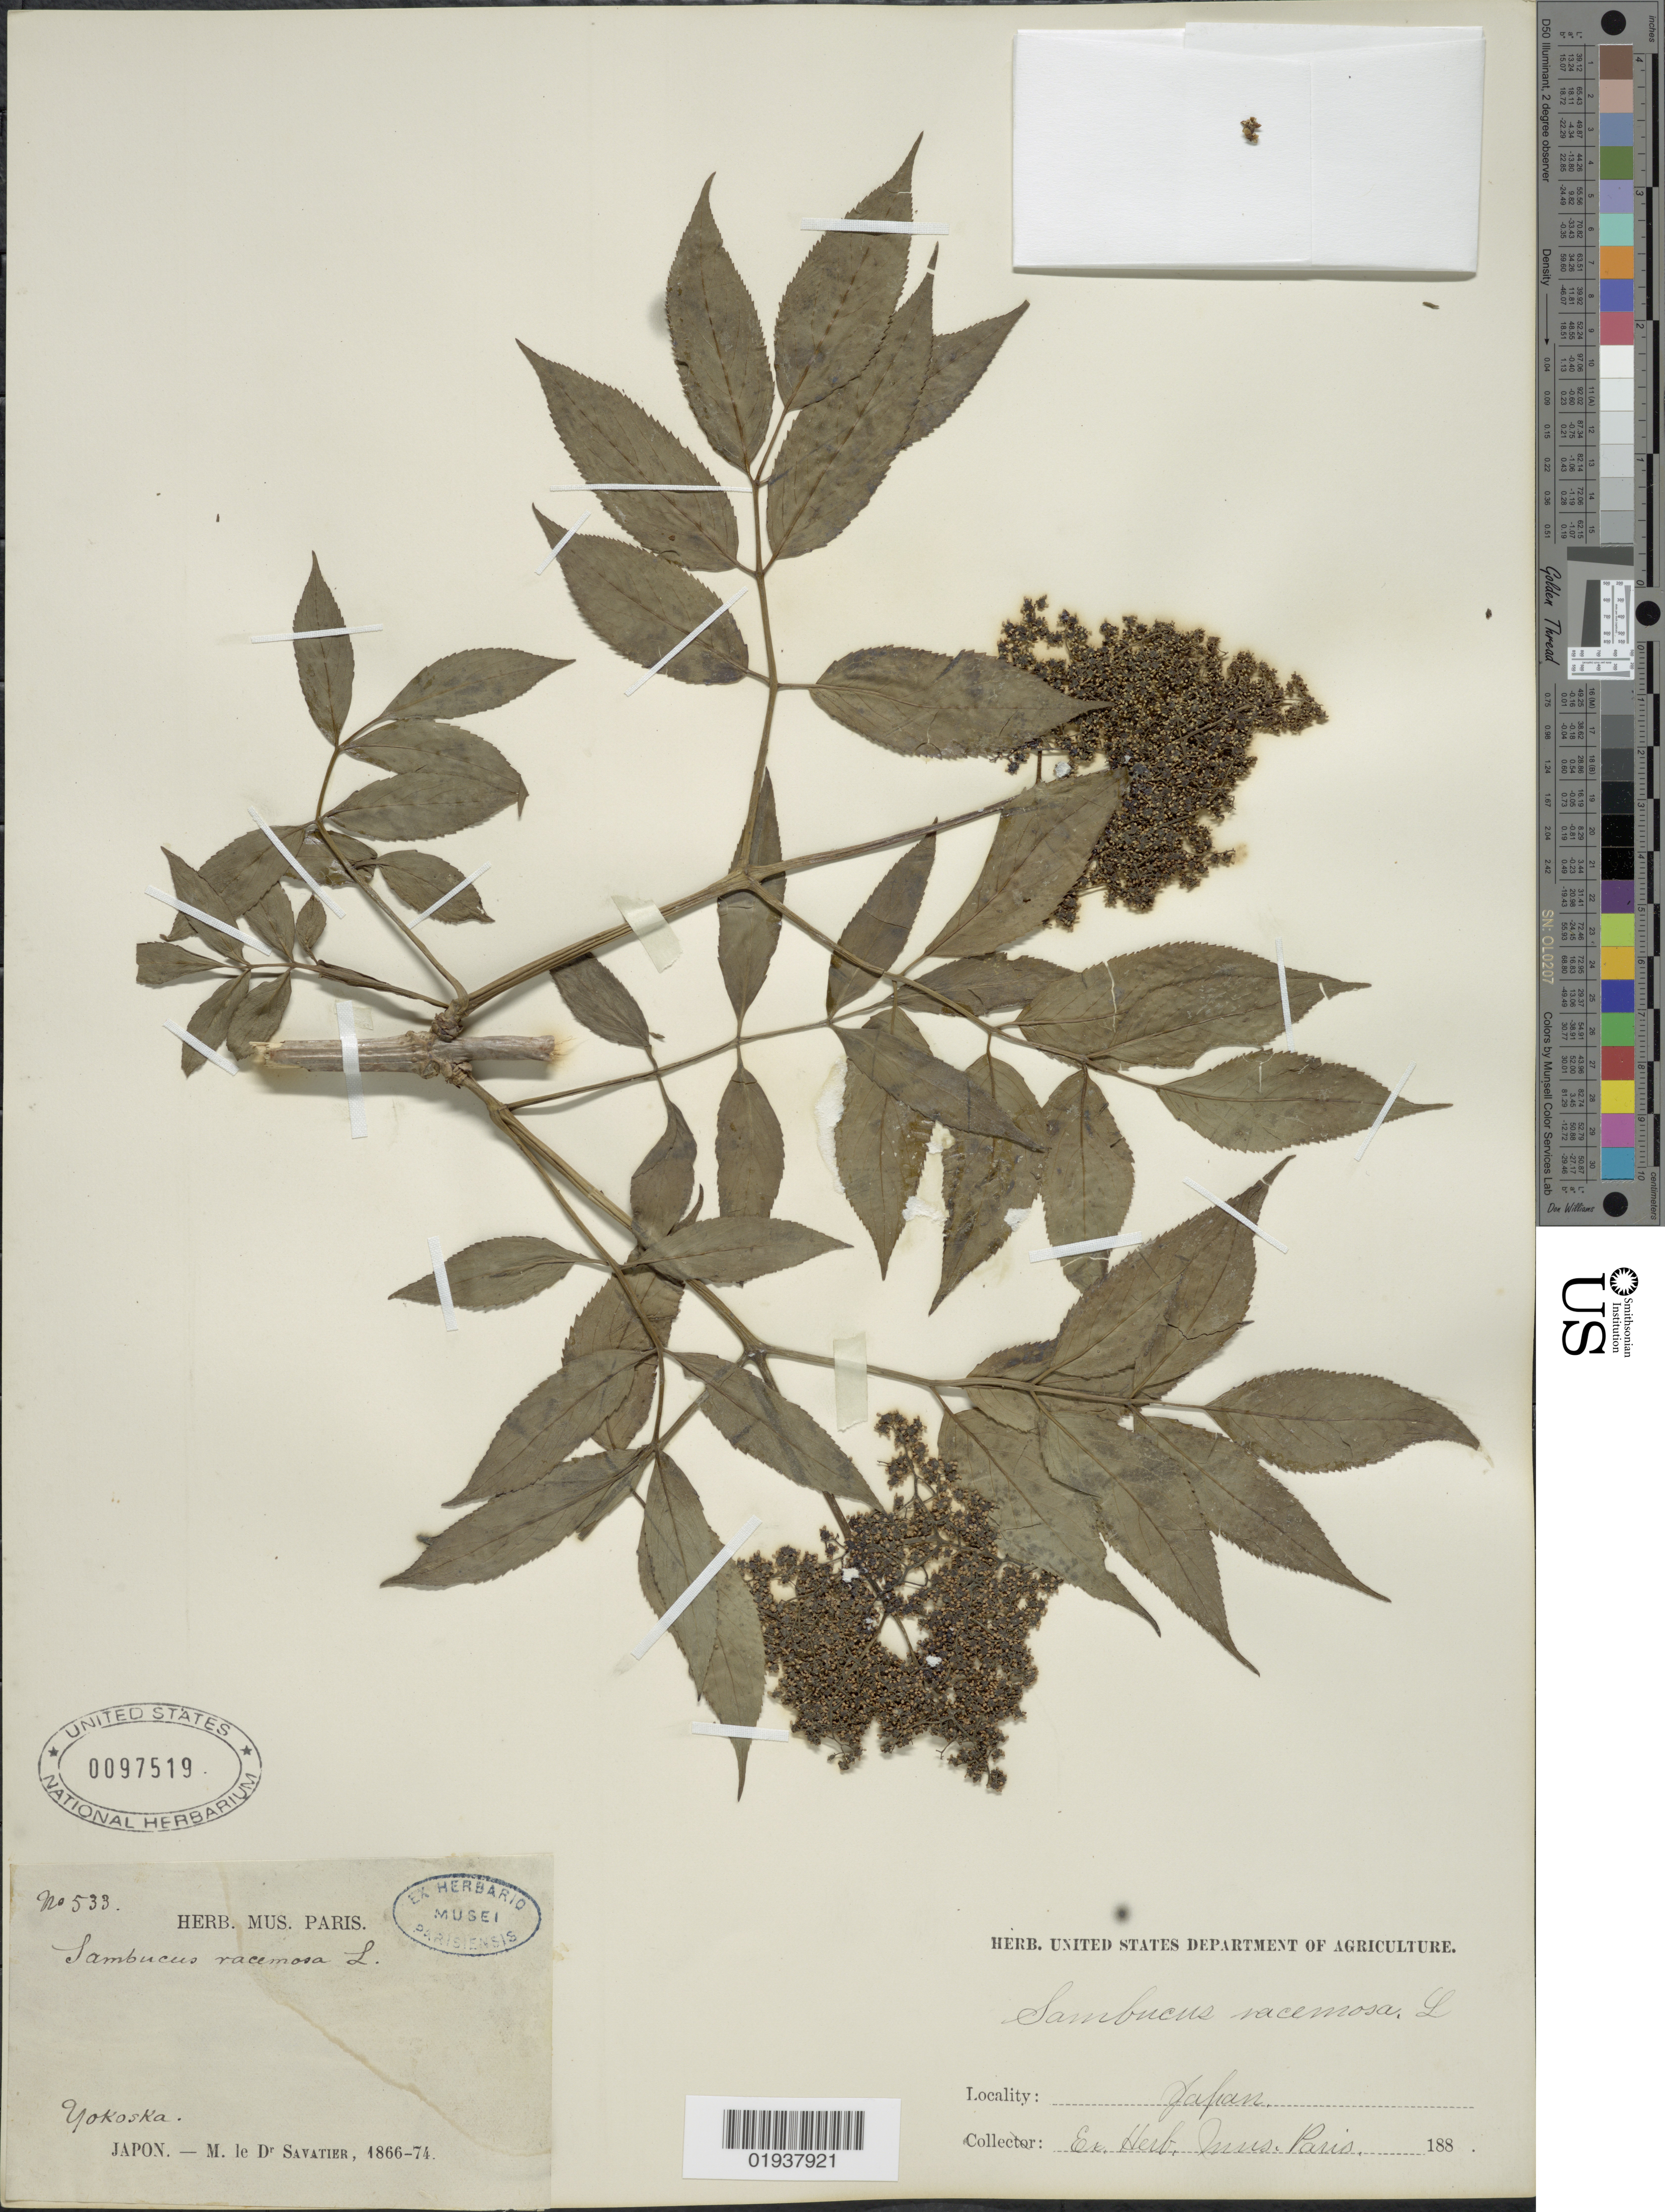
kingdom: Plantae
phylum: Tracheophyta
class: Magnoliopsida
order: Dipsacales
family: Viburnaceae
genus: Sambucus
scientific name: Sambucus racemosa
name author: L.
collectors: M. Savatier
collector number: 533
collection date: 1866/1874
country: Japan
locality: Yokoska, Japon.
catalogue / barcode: US 97519